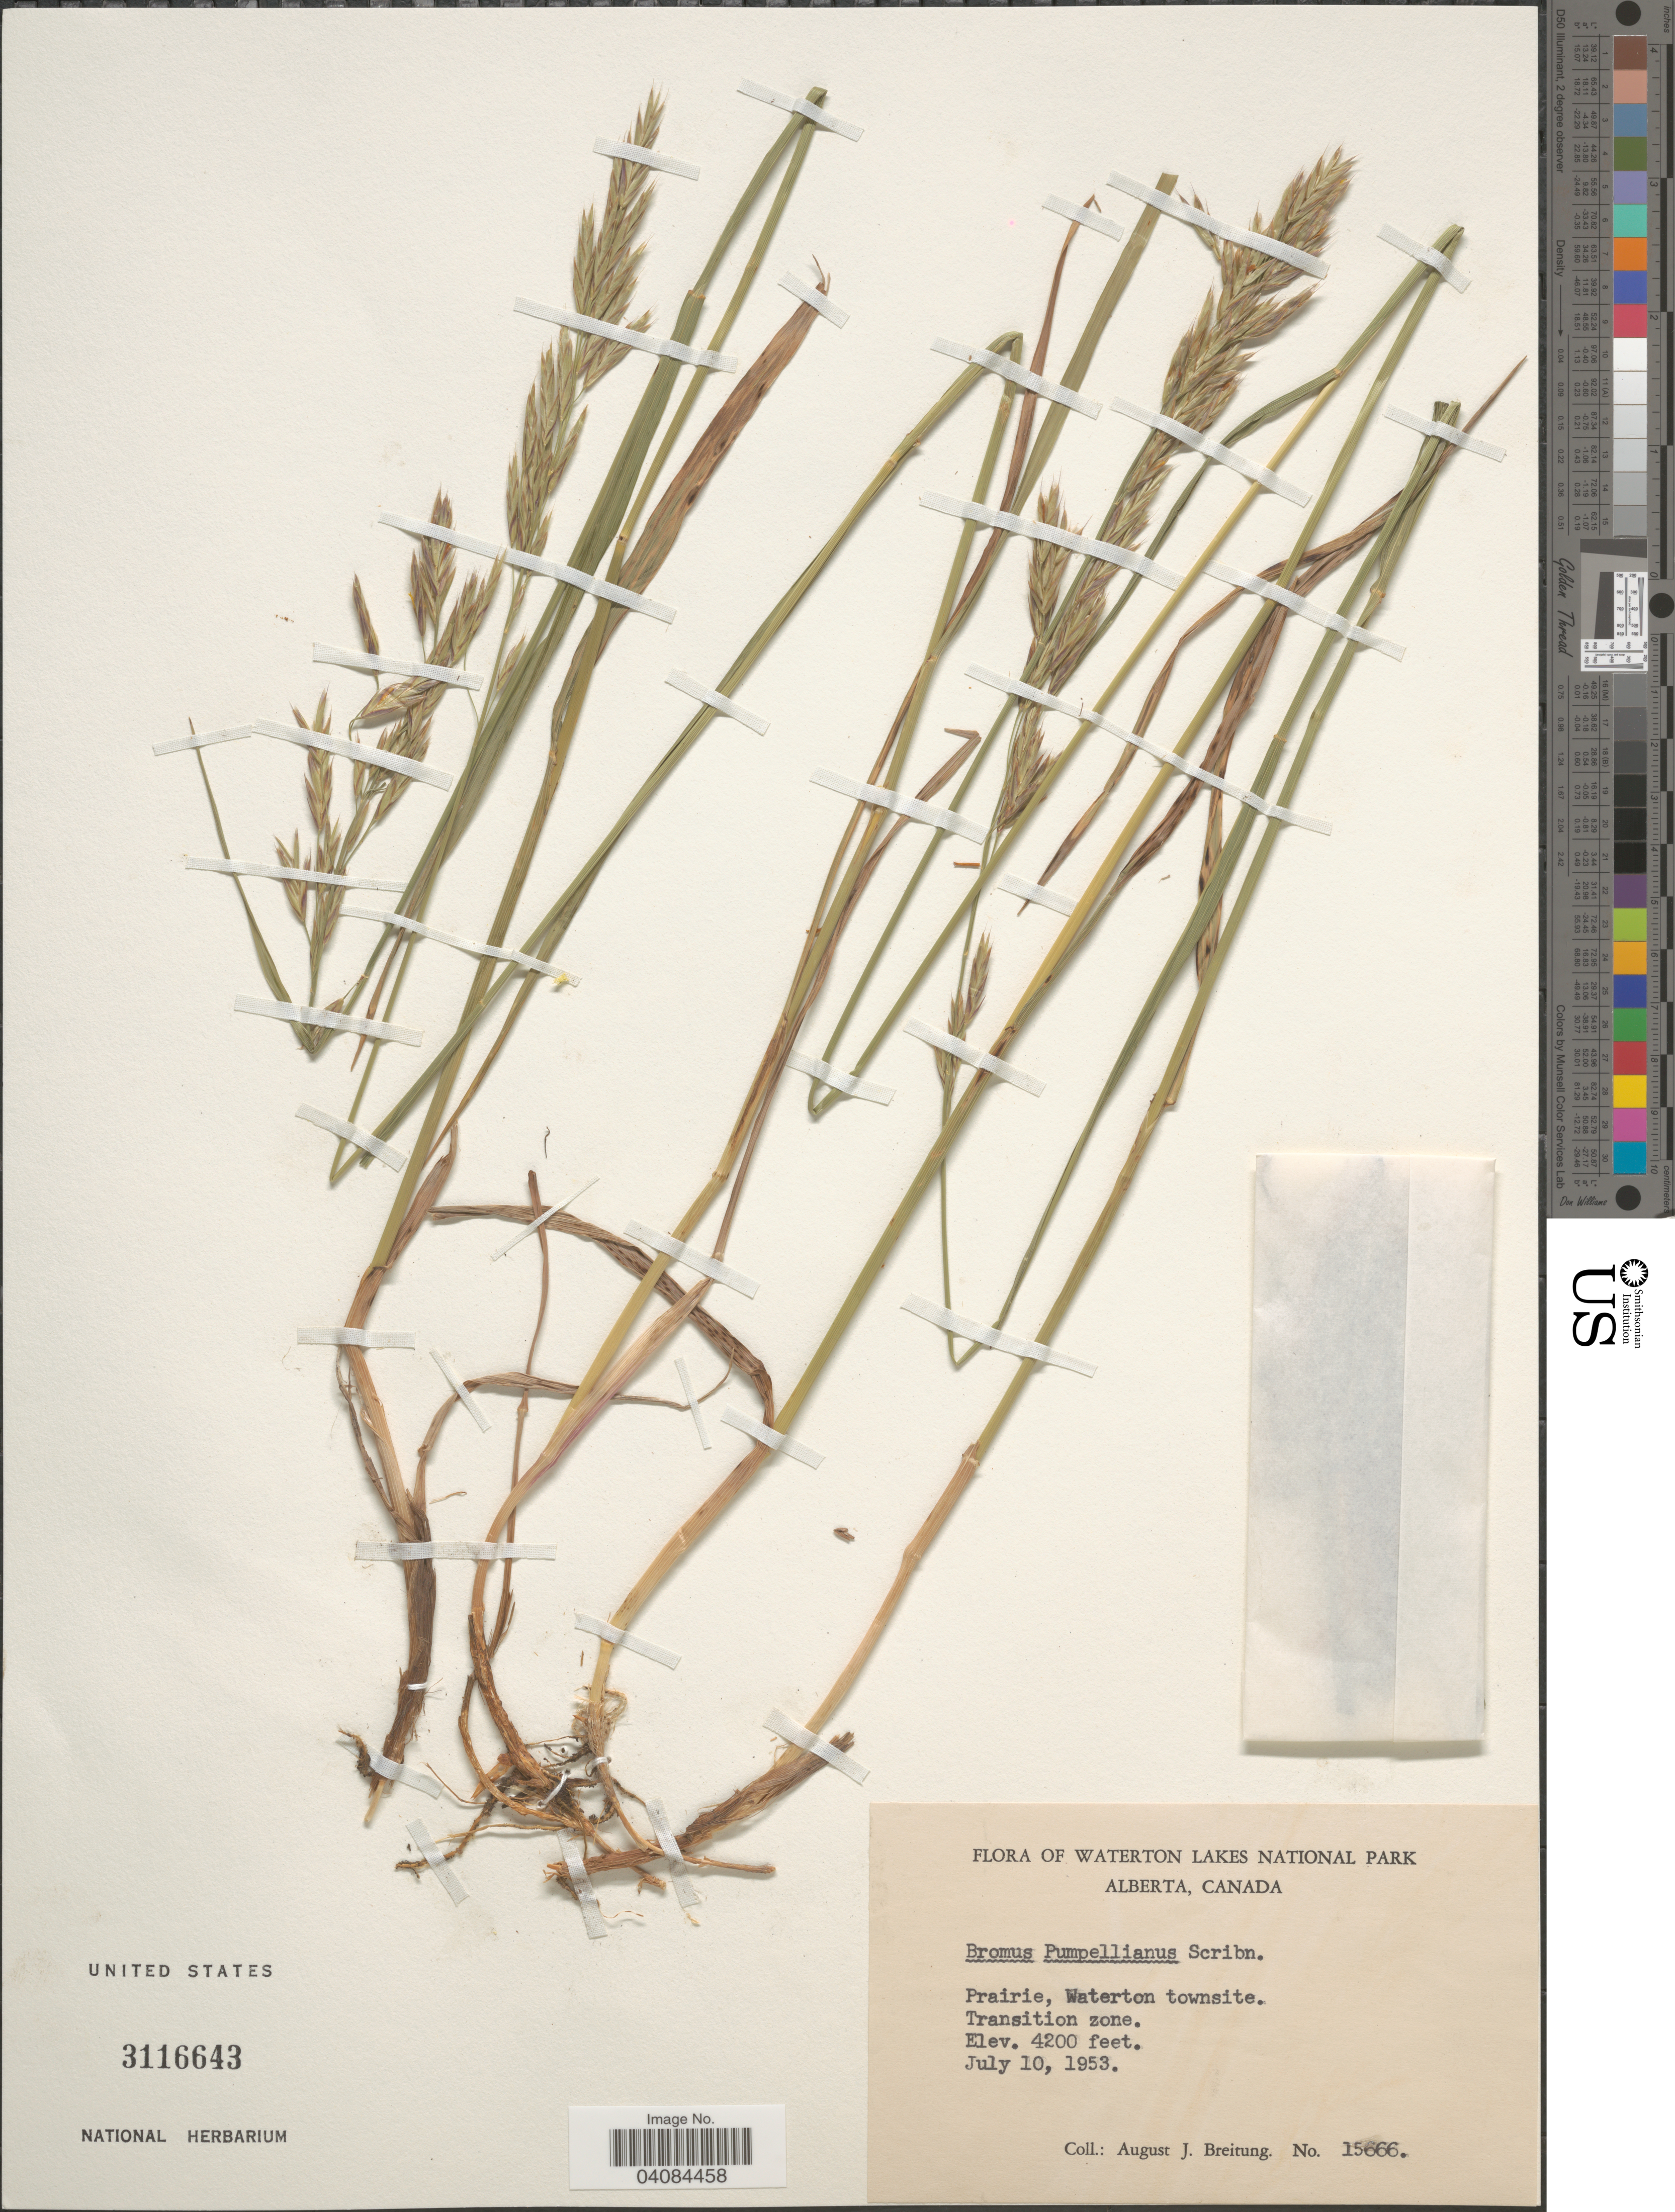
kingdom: Plantae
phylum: Tracheophyta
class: Liliopsida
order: Poales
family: Poaceae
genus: Bromus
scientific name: Bromus pumpellianus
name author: Scribn.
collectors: A. Breitung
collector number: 15666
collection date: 1953-07-10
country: Canada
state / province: Alberta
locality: Waterton Lakes National Park. Prairie, Waterton townsite. Transition zone.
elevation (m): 1280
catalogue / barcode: US 3116643